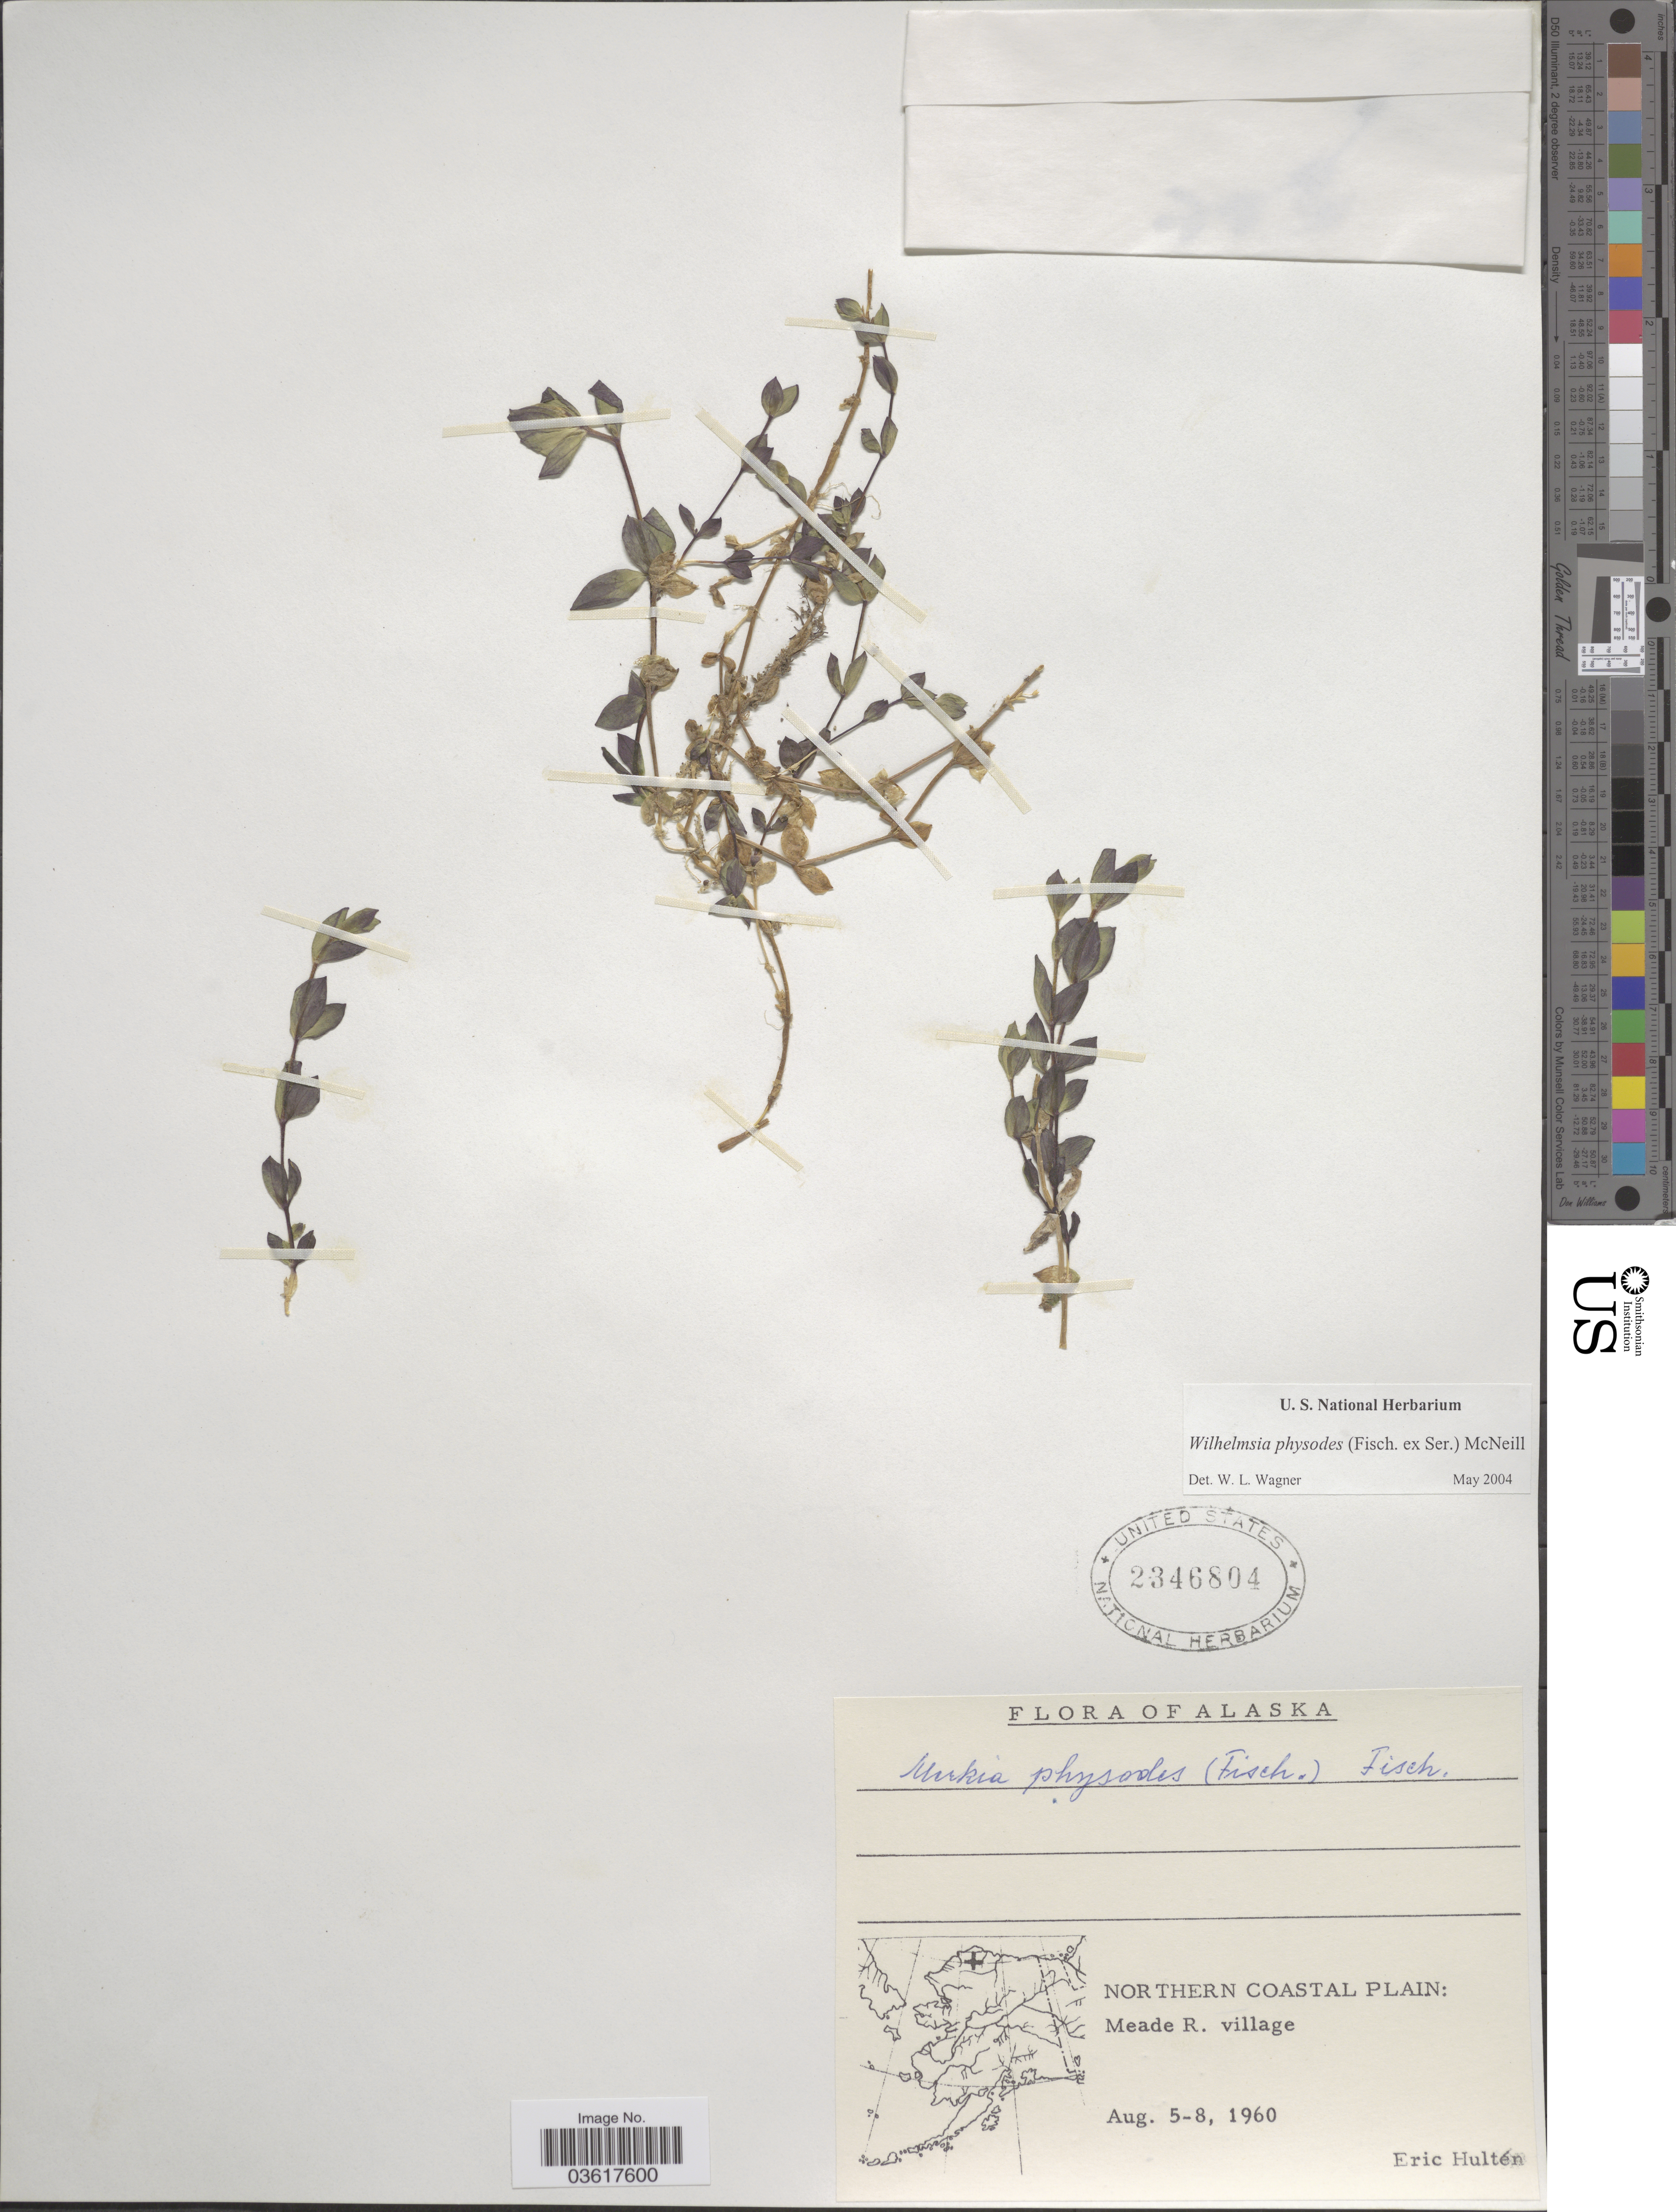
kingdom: Plantae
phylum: Tracheophyta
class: Magnoliopsida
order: Caryophyllales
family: Caryophyllaceae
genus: Wilhelmsia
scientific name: Wilhelmsia sp.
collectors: E. G. Hultén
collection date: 1960-08-05/1960-08-08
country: United States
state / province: Alaska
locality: Northern Coastal Plain: Meade R. village.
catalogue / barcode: US 2346804